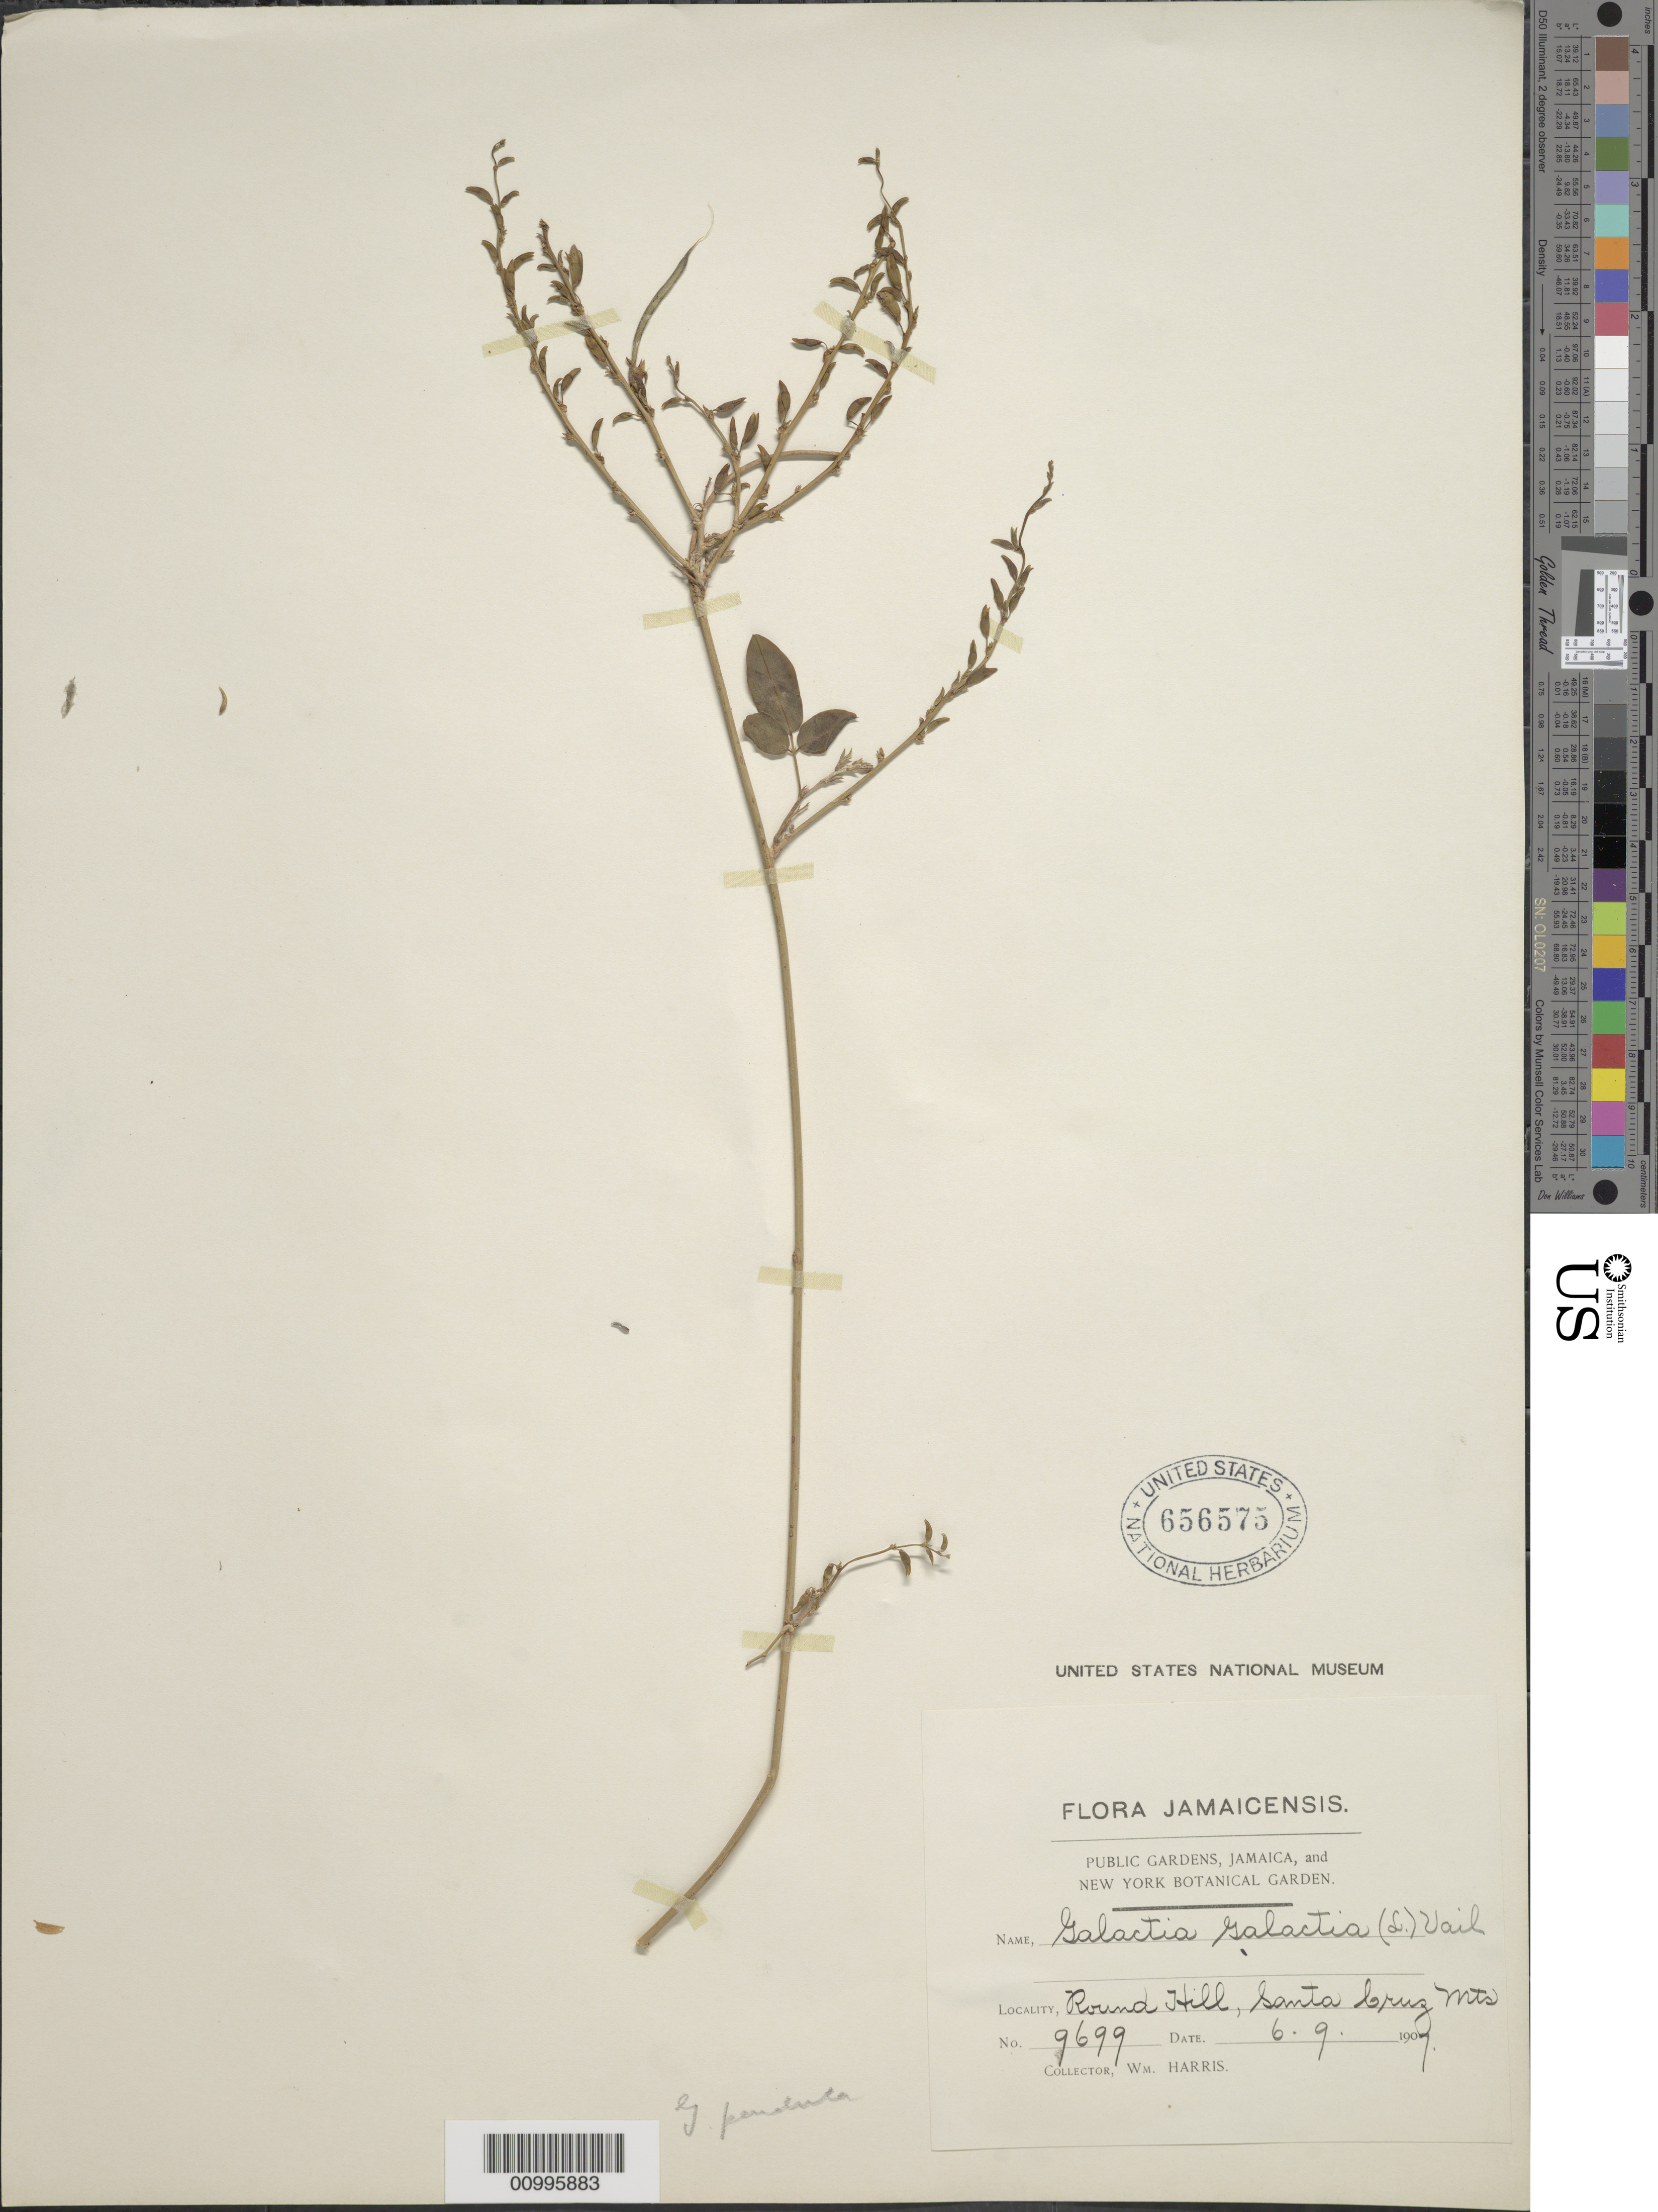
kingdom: Plantae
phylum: Tracheophyta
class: Magnoliopsida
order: Fabales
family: Fabaceae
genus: Galactia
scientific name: Galactia pendula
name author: Pers.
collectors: W. H. Harris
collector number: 9699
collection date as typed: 09 Jun 1907 or 06 Sep 1907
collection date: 1907-06-09 or 1907-09-06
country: Jamaica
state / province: Hanover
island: Jamaica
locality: Round Hill, Santa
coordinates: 0 N, 0 E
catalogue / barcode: US 656575